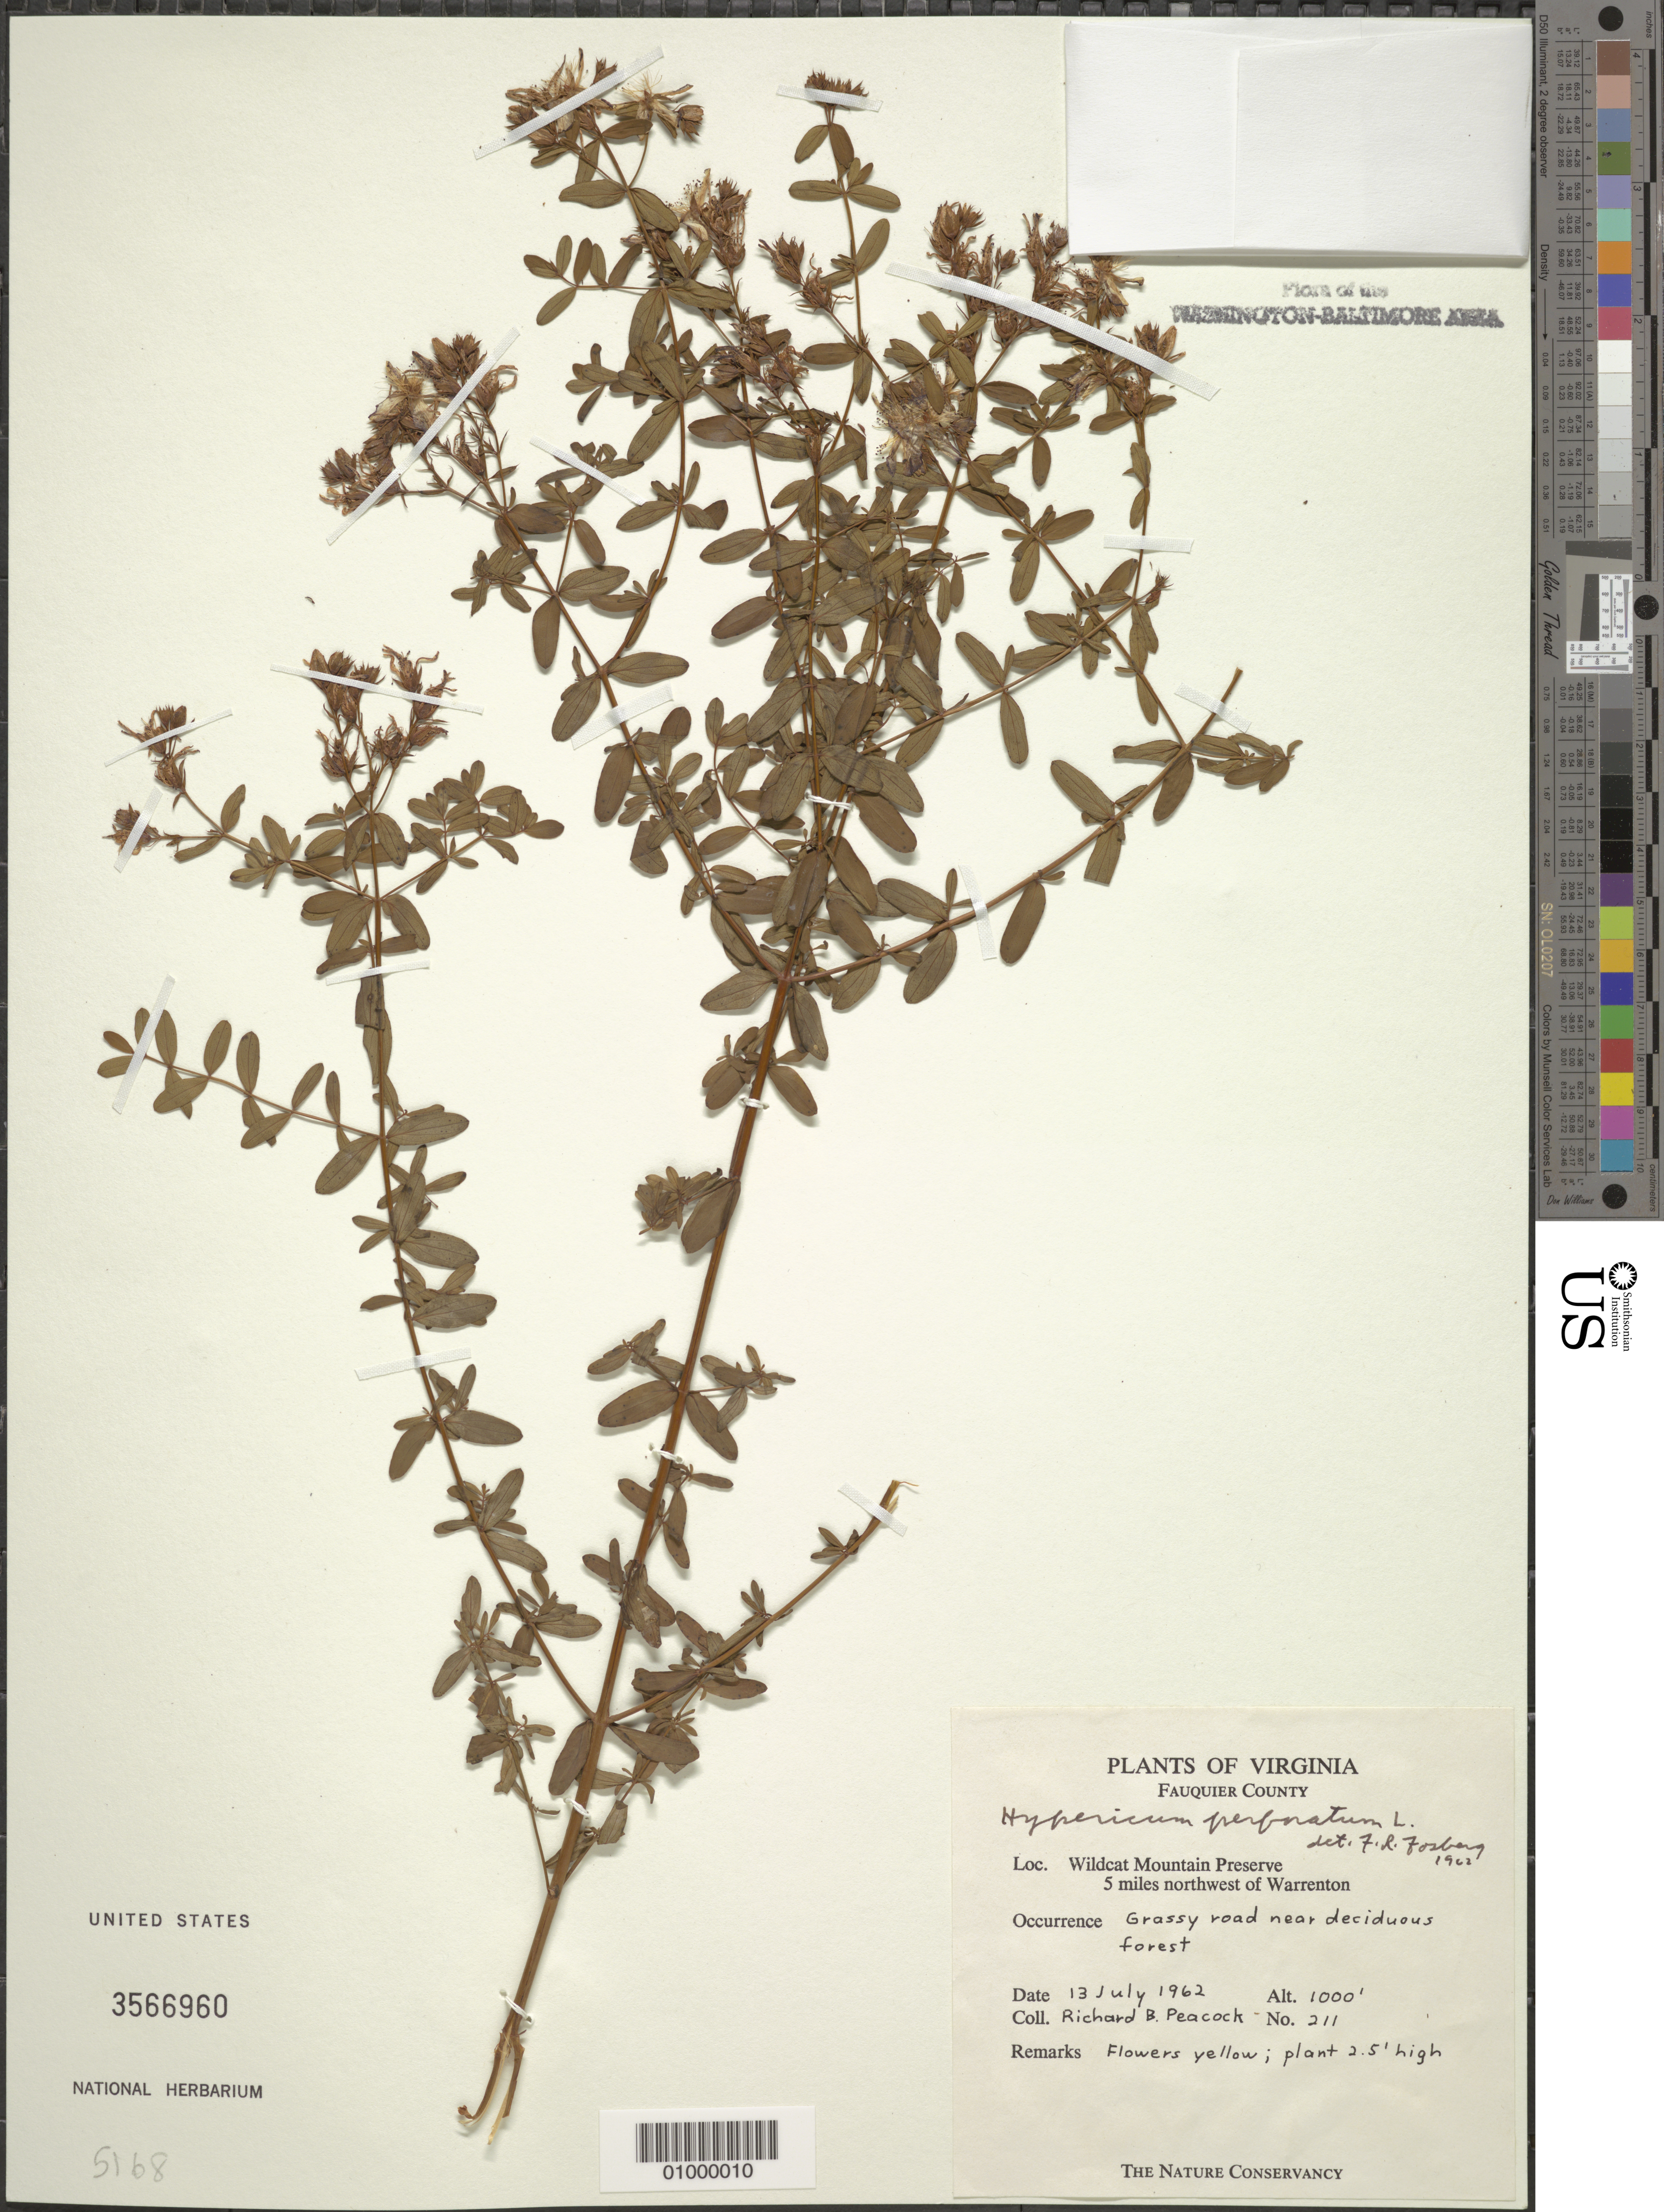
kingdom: Plantae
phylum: Tracheophyta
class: Magnoliopsida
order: Malpighiales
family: Hypericaceae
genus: Hypericum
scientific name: Hypericum perforatum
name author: L.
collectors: R. Peacock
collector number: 211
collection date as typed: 13 Jul 1962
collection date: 1962-07-13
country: United States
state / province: Virginia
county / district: Fauquier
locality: Wildcat Mountain Preserve 5 miles northwest of Warrenton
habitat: grassy road near deciduous forest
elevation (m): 305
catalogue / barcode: US 3566960